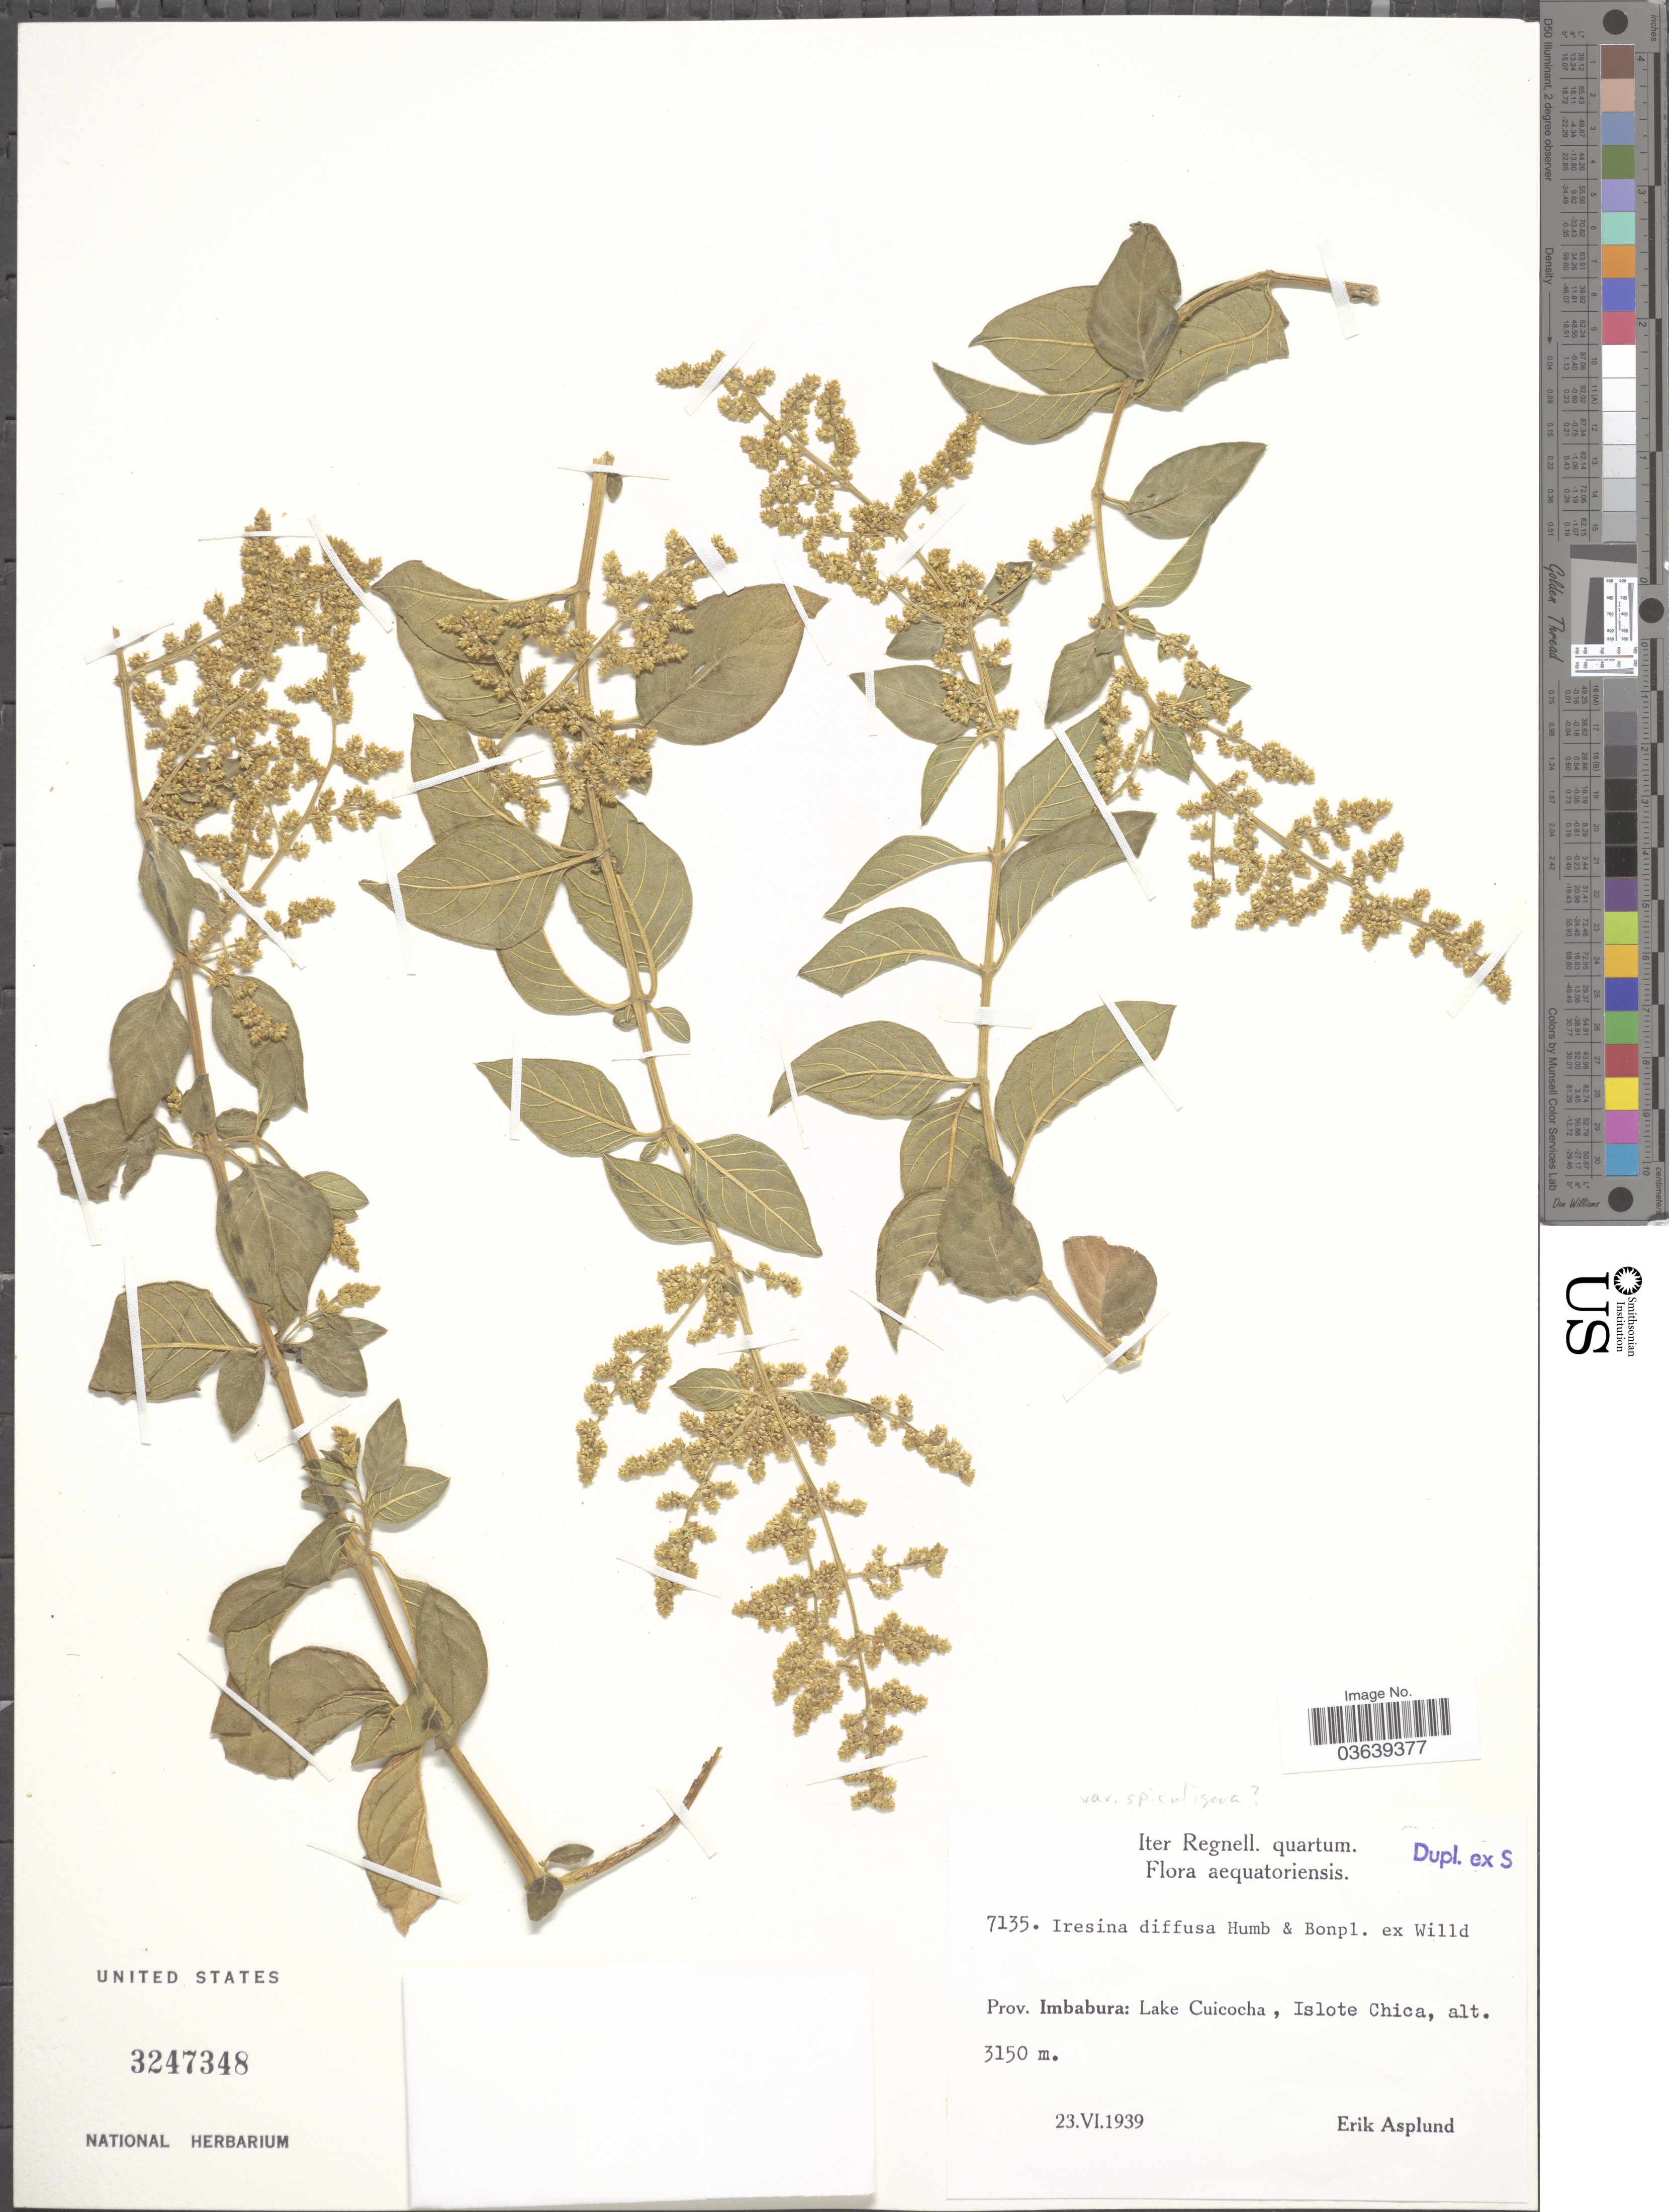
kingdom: Plantae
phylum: Tracheophyta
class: Magnoliopsida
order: Caryophyllales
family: Amaranthaceae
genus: Iresine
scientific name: Iresine diffusa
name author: Humb. & Bonpl. ex Willd.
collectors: E. Asplund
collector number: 7135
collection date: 1939-06-23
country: Ecuador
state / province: Imbabura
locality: Lake Cuicocha, Islote Chica.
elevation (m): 3150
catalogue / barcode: US 3247348